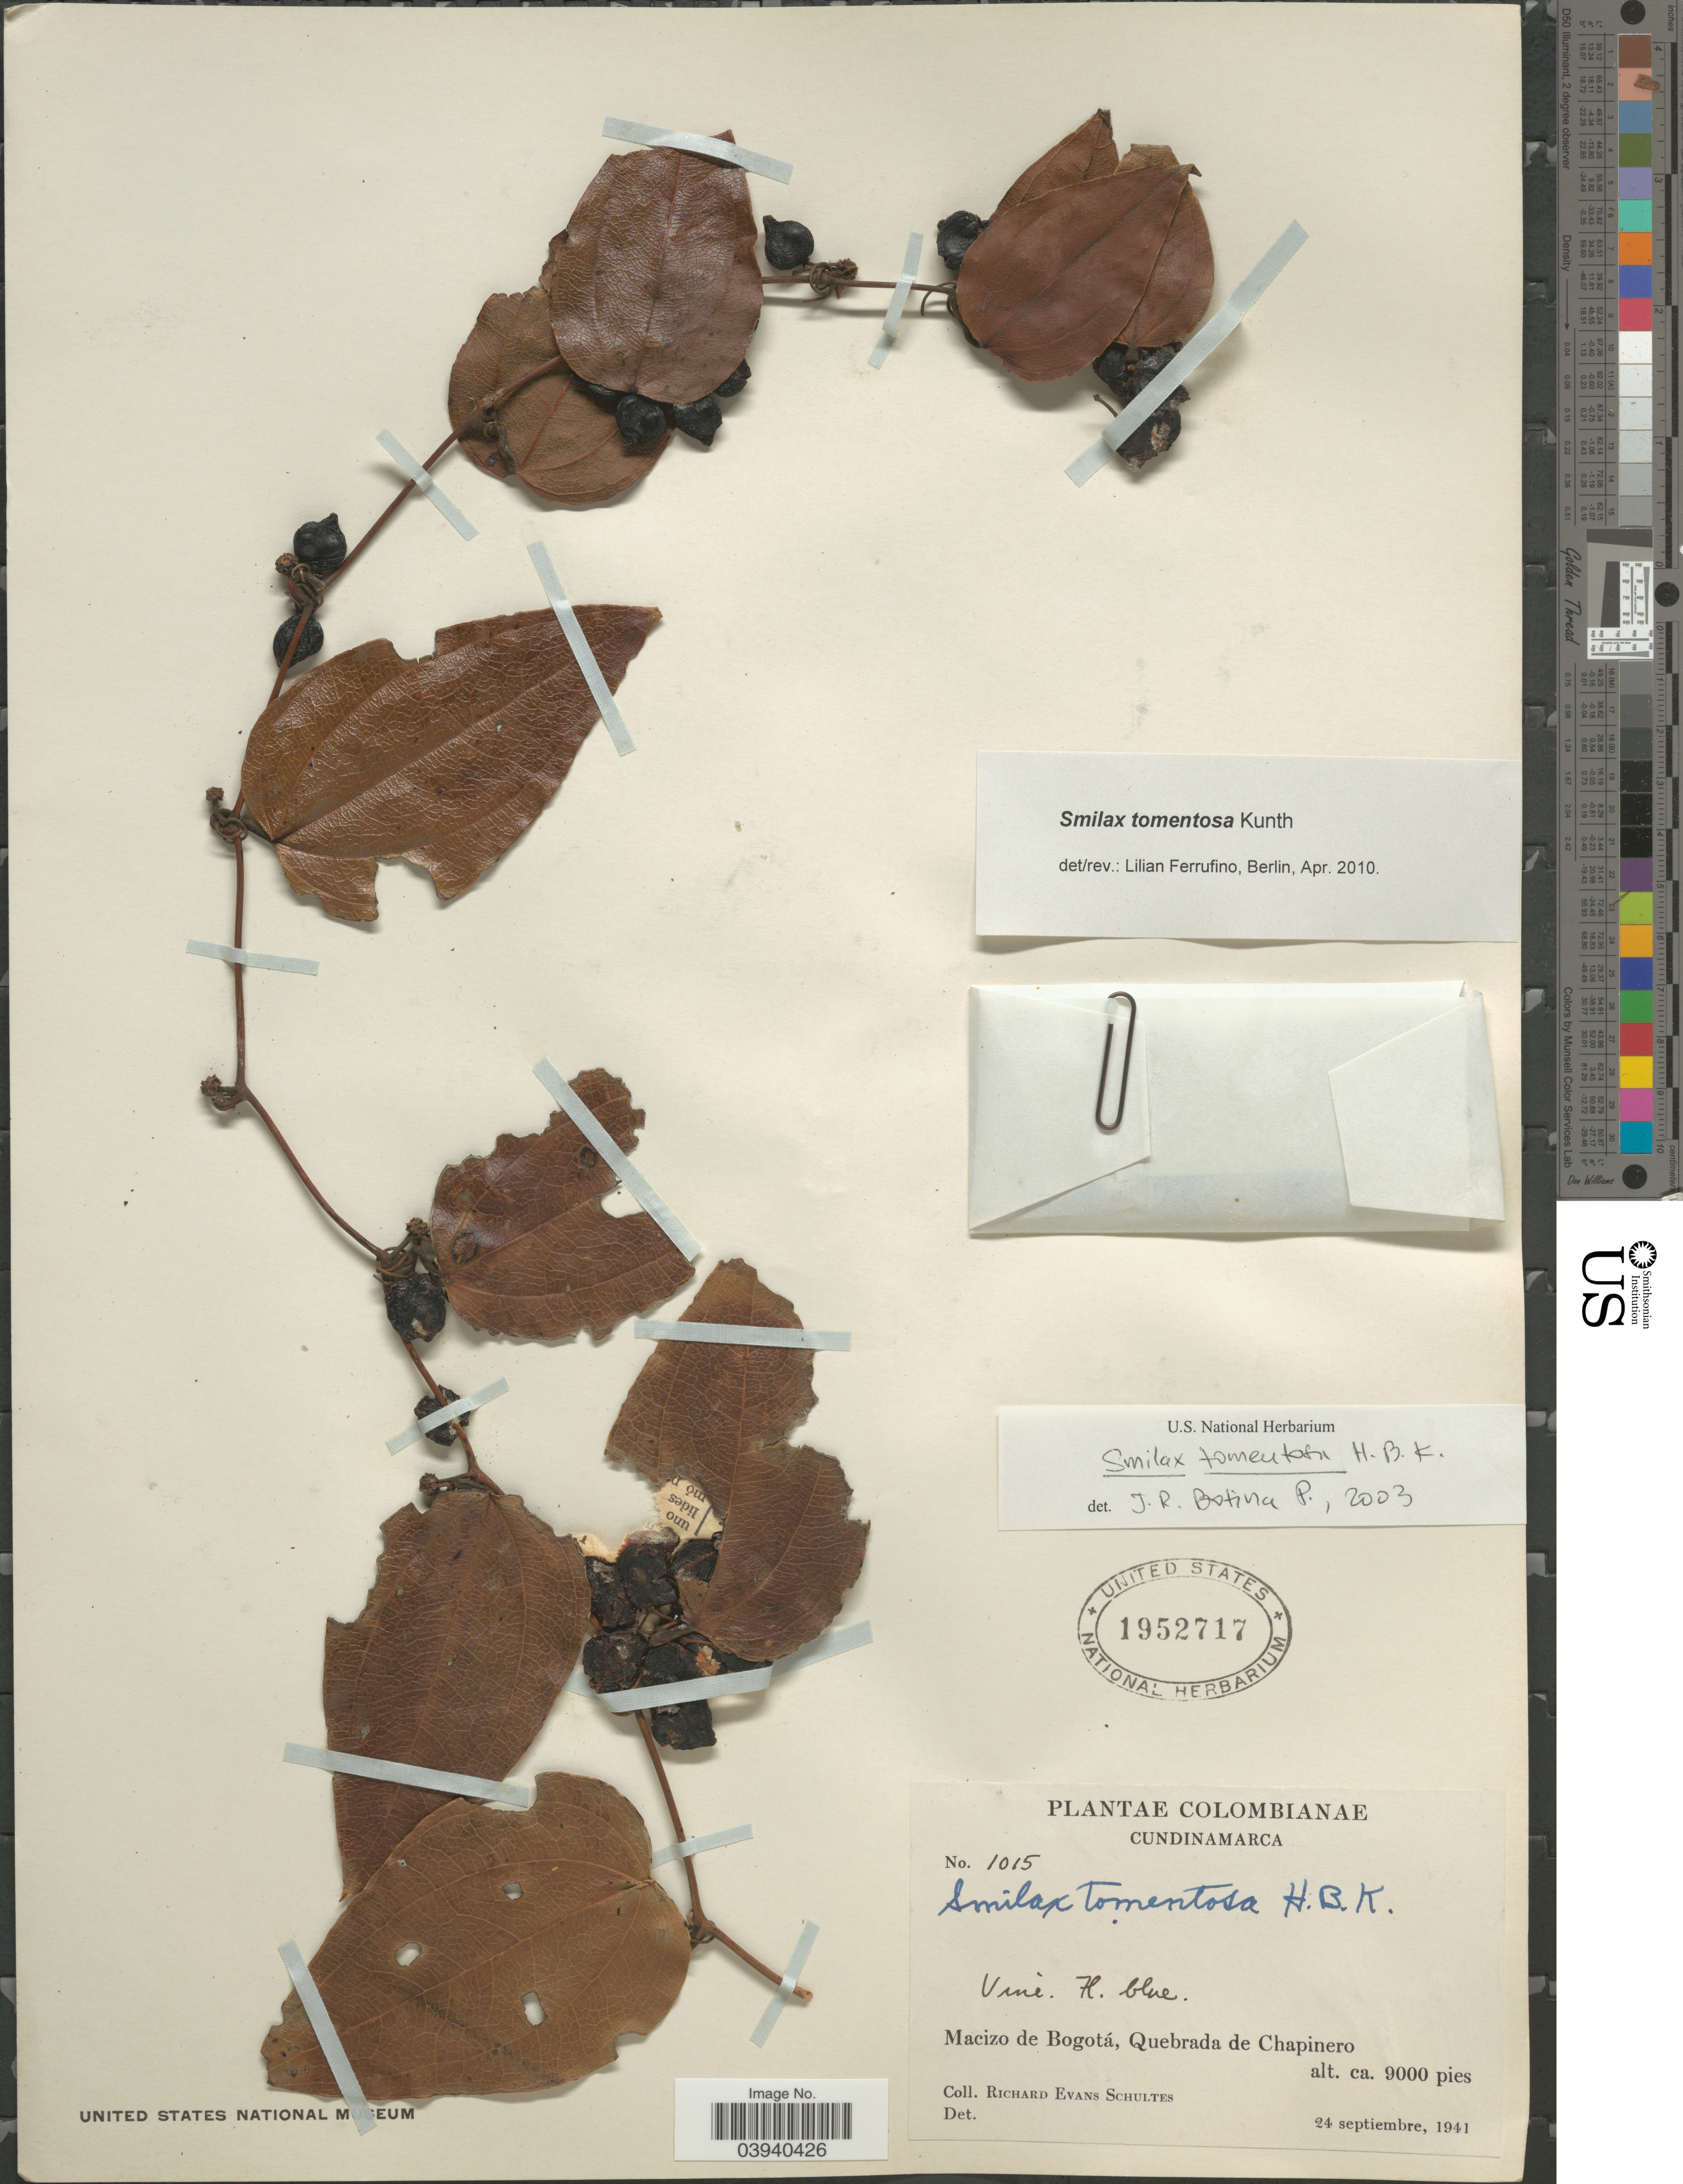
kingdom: Plantae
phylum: Tracheophyta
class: Liliopsida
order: Liliales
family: Smilacaceae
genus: Smilax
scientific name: Smilax tomentosa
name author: Kunth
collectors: R. E. Schultes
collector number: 1015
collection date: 1941-09-24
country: Colombia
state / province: Cundinamarca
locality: Macizo de Bogotá, Quebrada de Chapinero.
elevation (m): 2743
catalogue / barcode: US 1952717